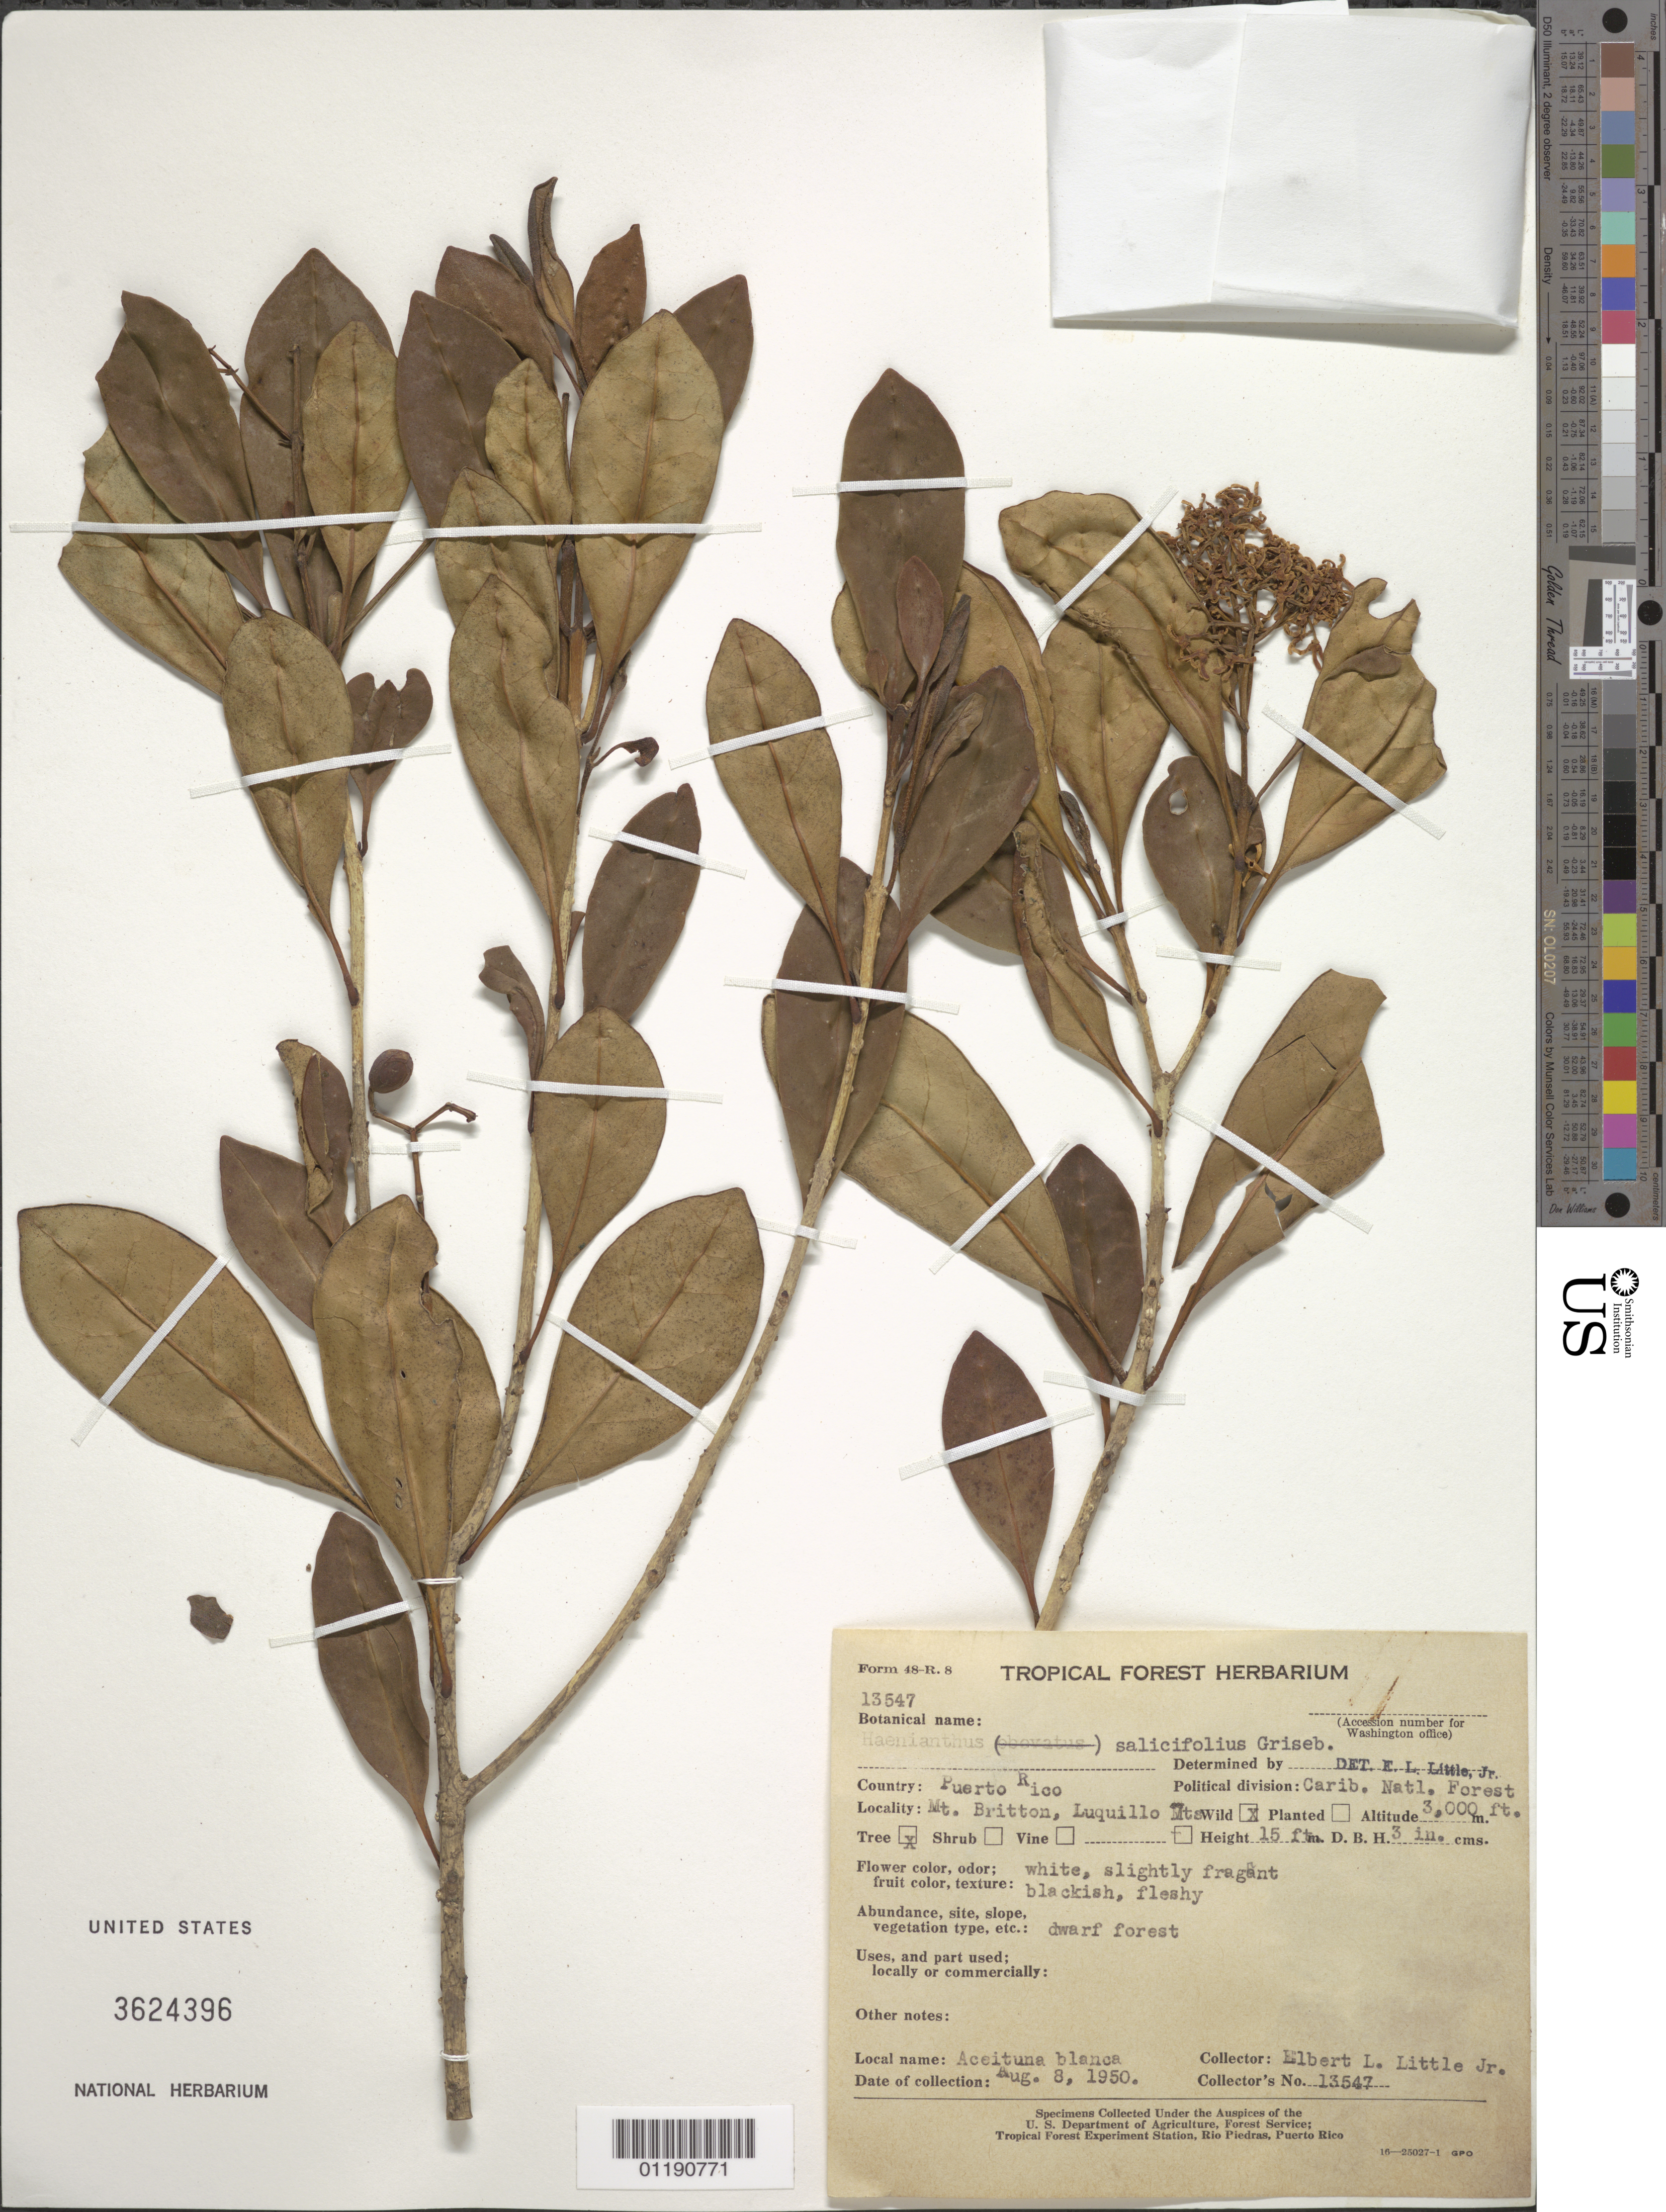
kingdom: Plantae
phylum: Tracheophyta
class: Magnoliopsida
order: Lamiales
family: Oleaceae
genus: Haenianthus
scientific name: Haenianthus salicifolius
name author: Griseb.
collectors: E. L. Little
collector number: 13547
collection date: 1950-08-08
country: Puerto Rico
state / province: Carib. Natl. Forest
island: Puerto Rico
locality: Mt. Britton, Luquillo Mts.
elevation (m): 3000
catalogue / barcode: US 3624396